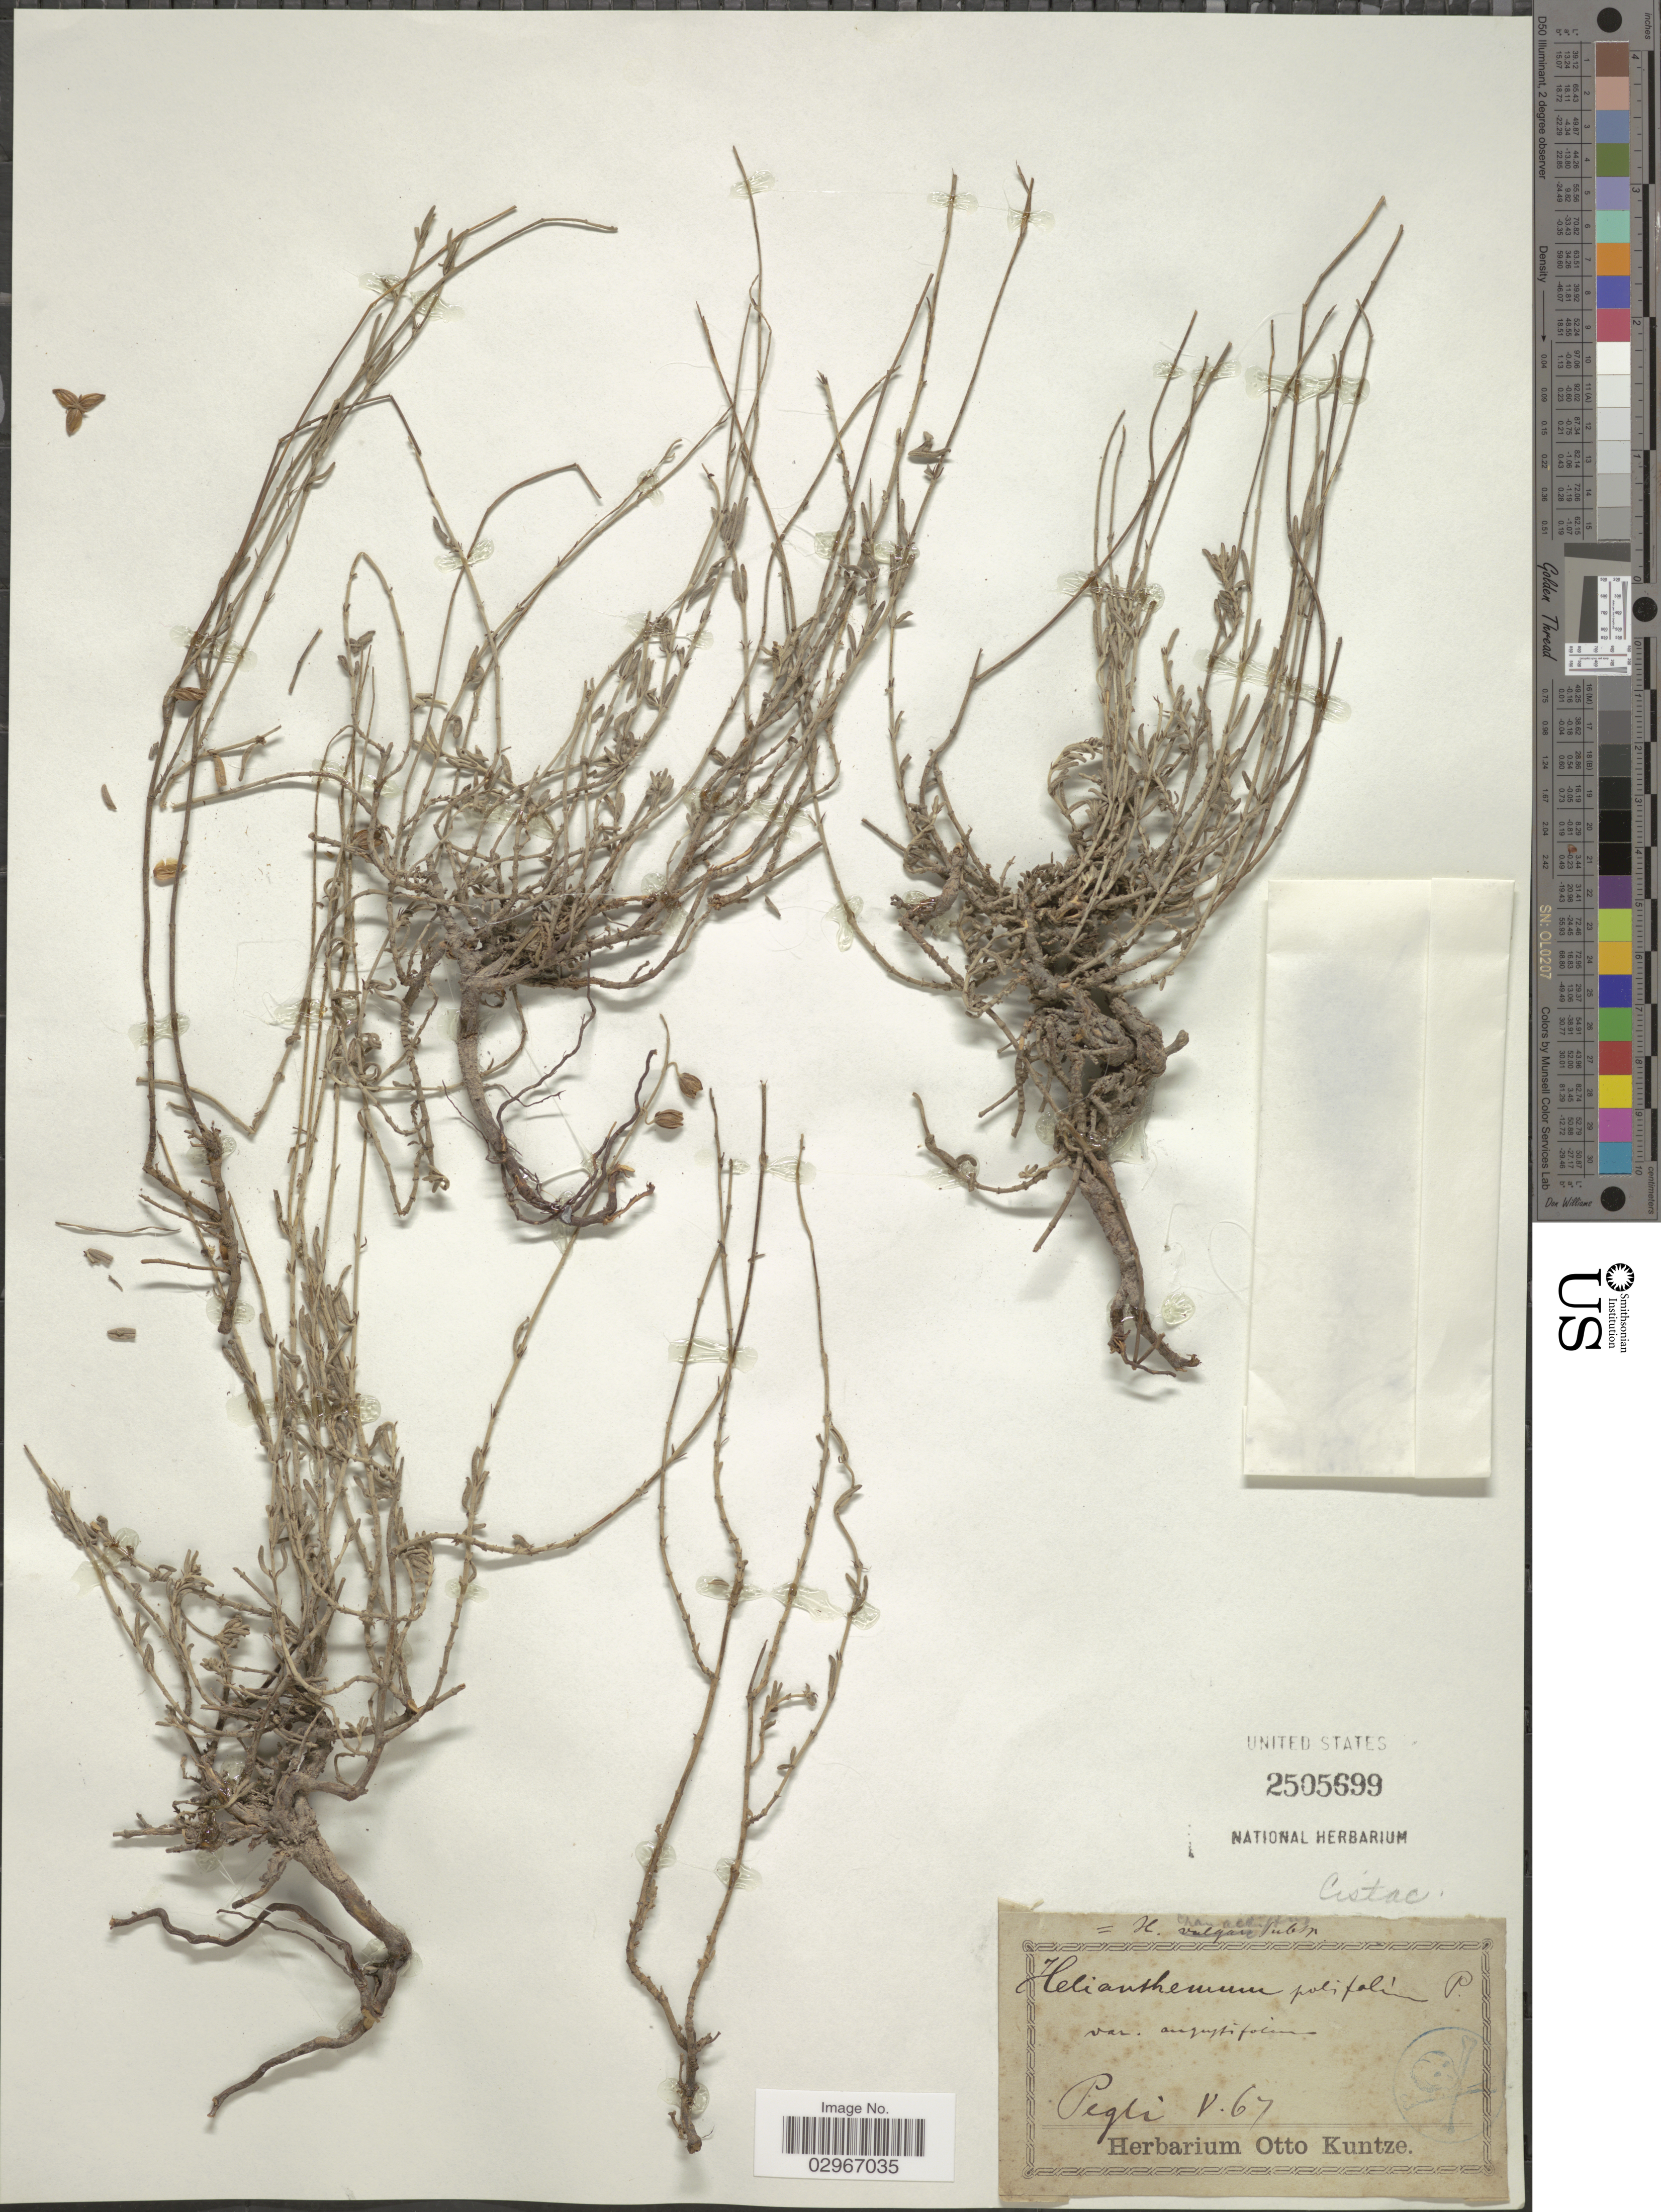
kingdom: Plantae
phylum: Tracheophyta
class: Magnoliopsida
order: Malvales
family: Cistaceae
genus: Helianthemum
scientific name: Helianthemum chamaecistus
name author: Mill.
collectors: ex herb. Otto Kuntze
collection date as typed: Transcribed d/m/y: /5/67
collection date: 1867-05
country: Italy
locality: Pegli.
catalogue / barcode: US 2505699